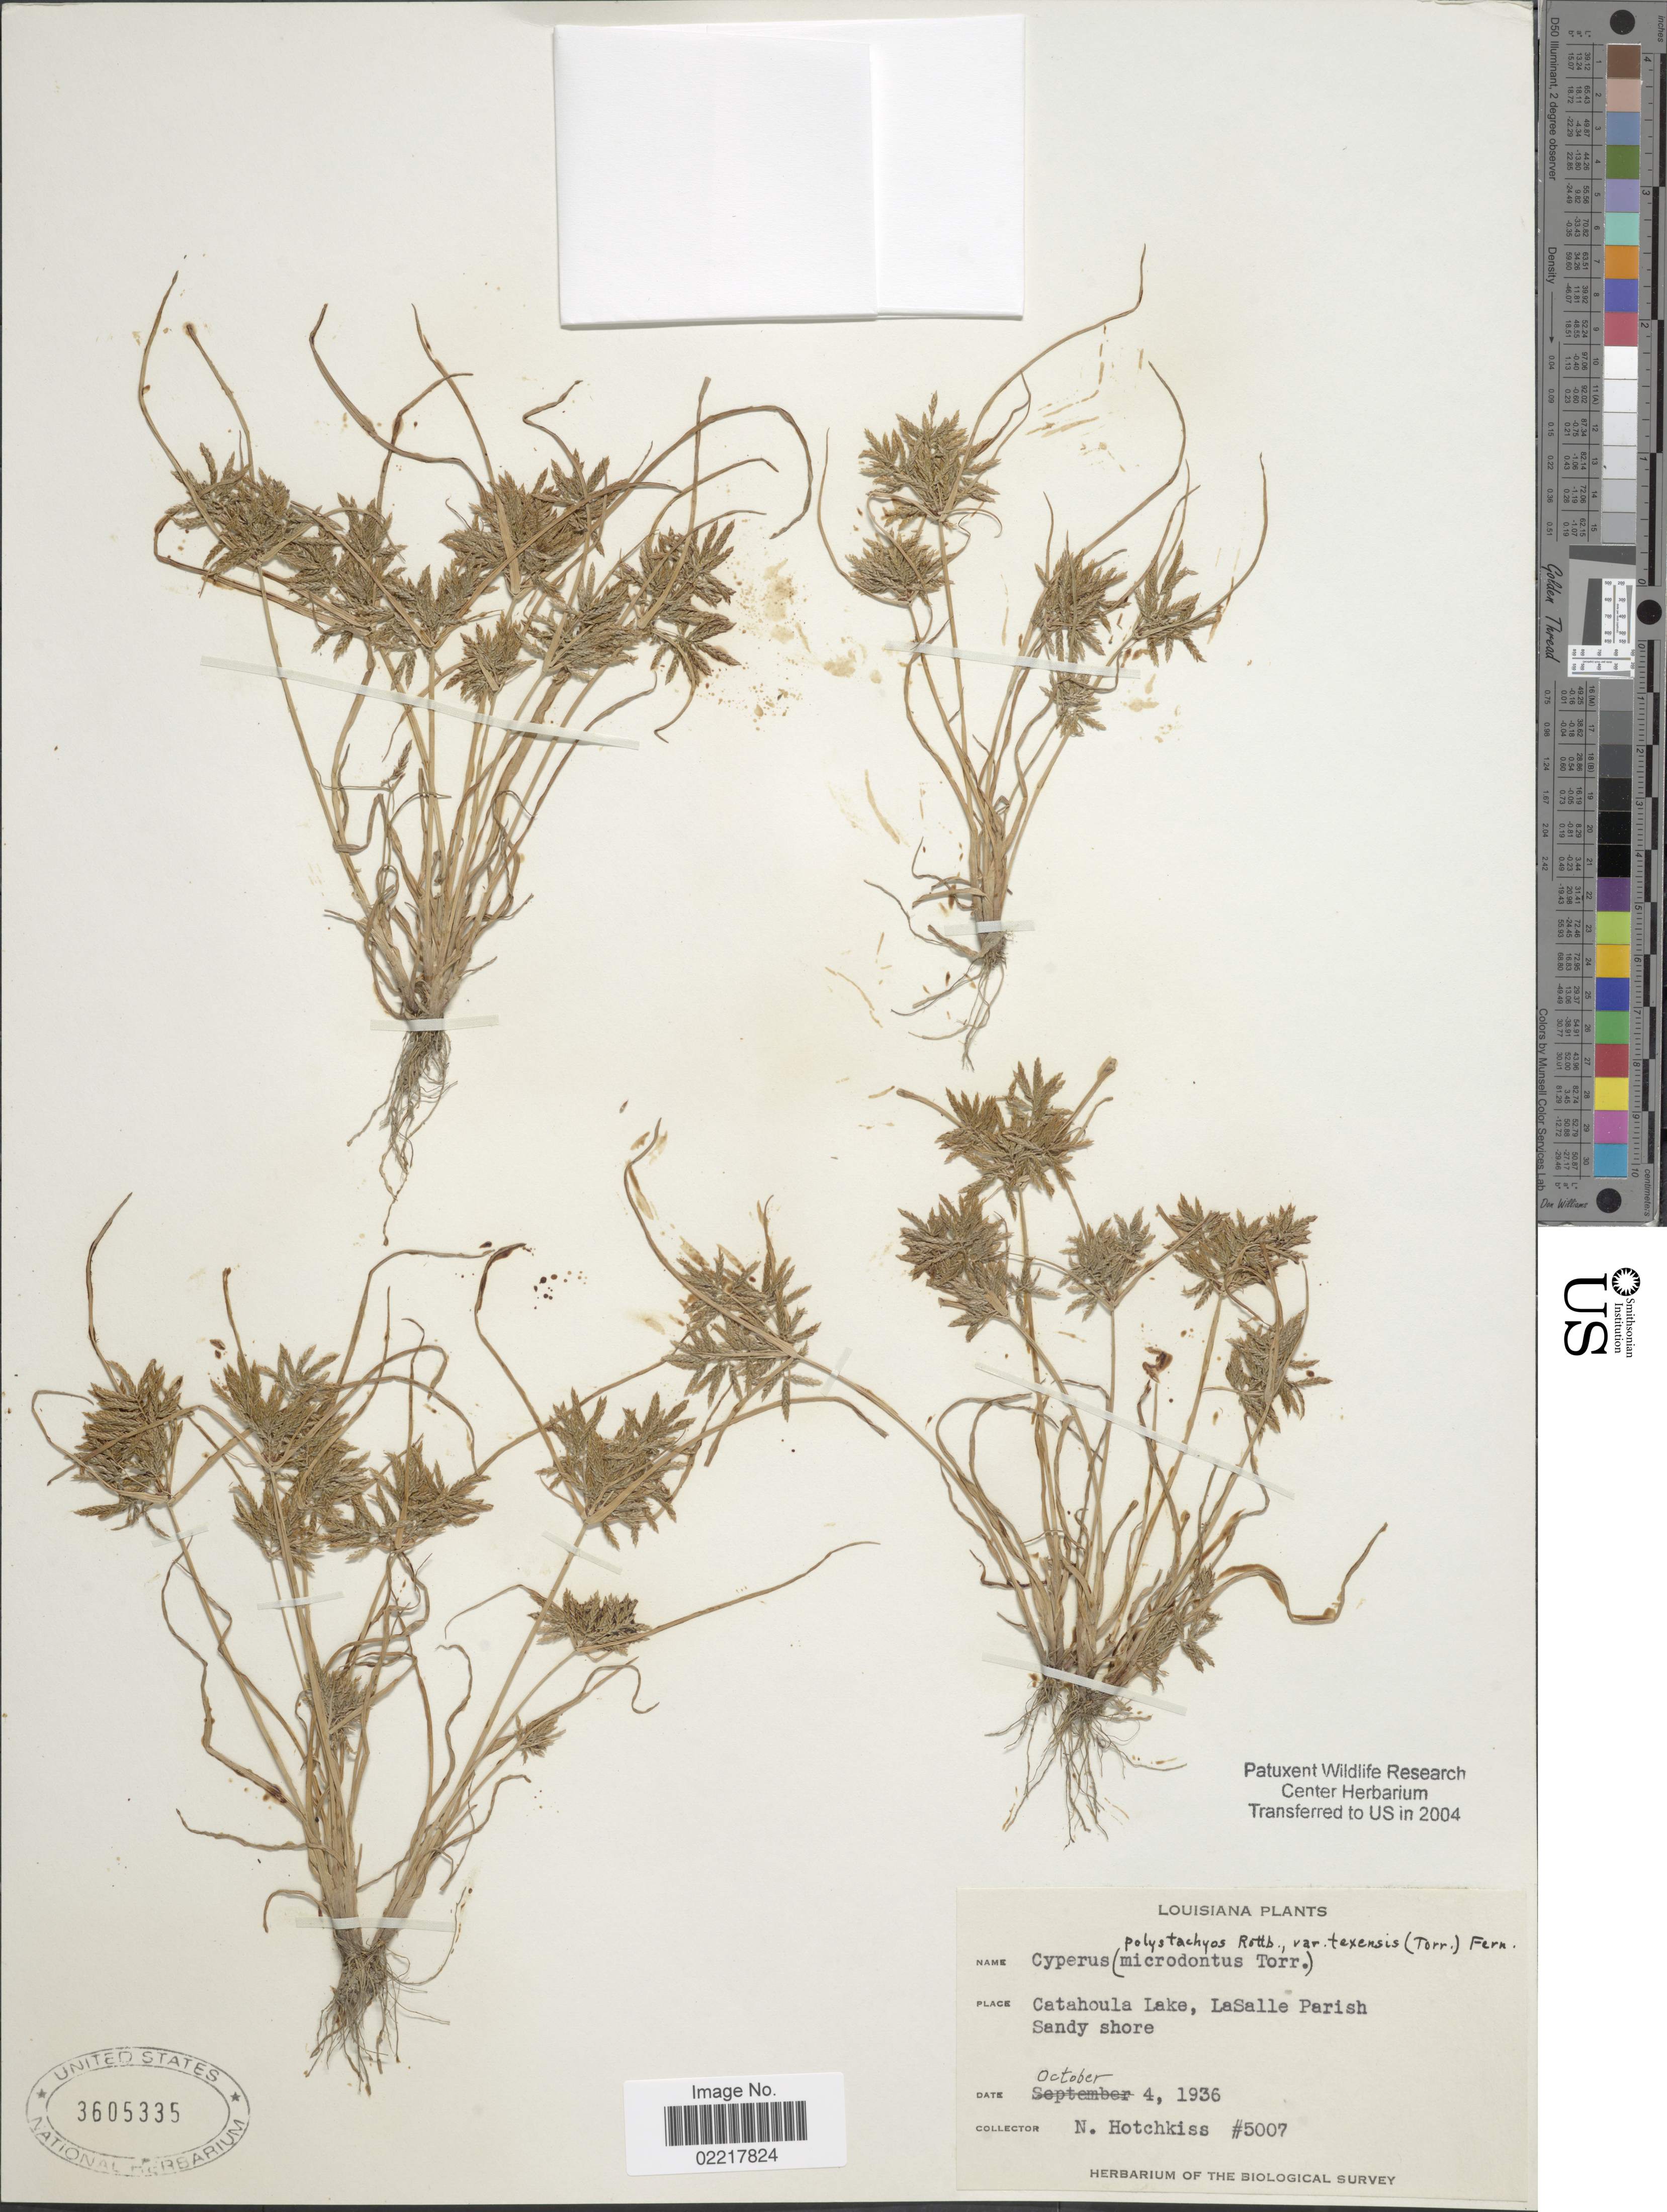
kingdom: Plantae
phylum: Tracheophyta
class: Liliopsida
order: Poales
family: Cyperaceae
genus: Cyperus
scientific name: Cyperus polystachyos var. texensis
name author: (Torr.) Fernald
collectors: N. Hotchkiss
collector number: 5007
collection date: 1936-10-04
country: United States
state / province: Louisiana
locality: Catahoula Lake, La Salle Parish, Along Sandy shore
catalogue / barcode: US 3605335